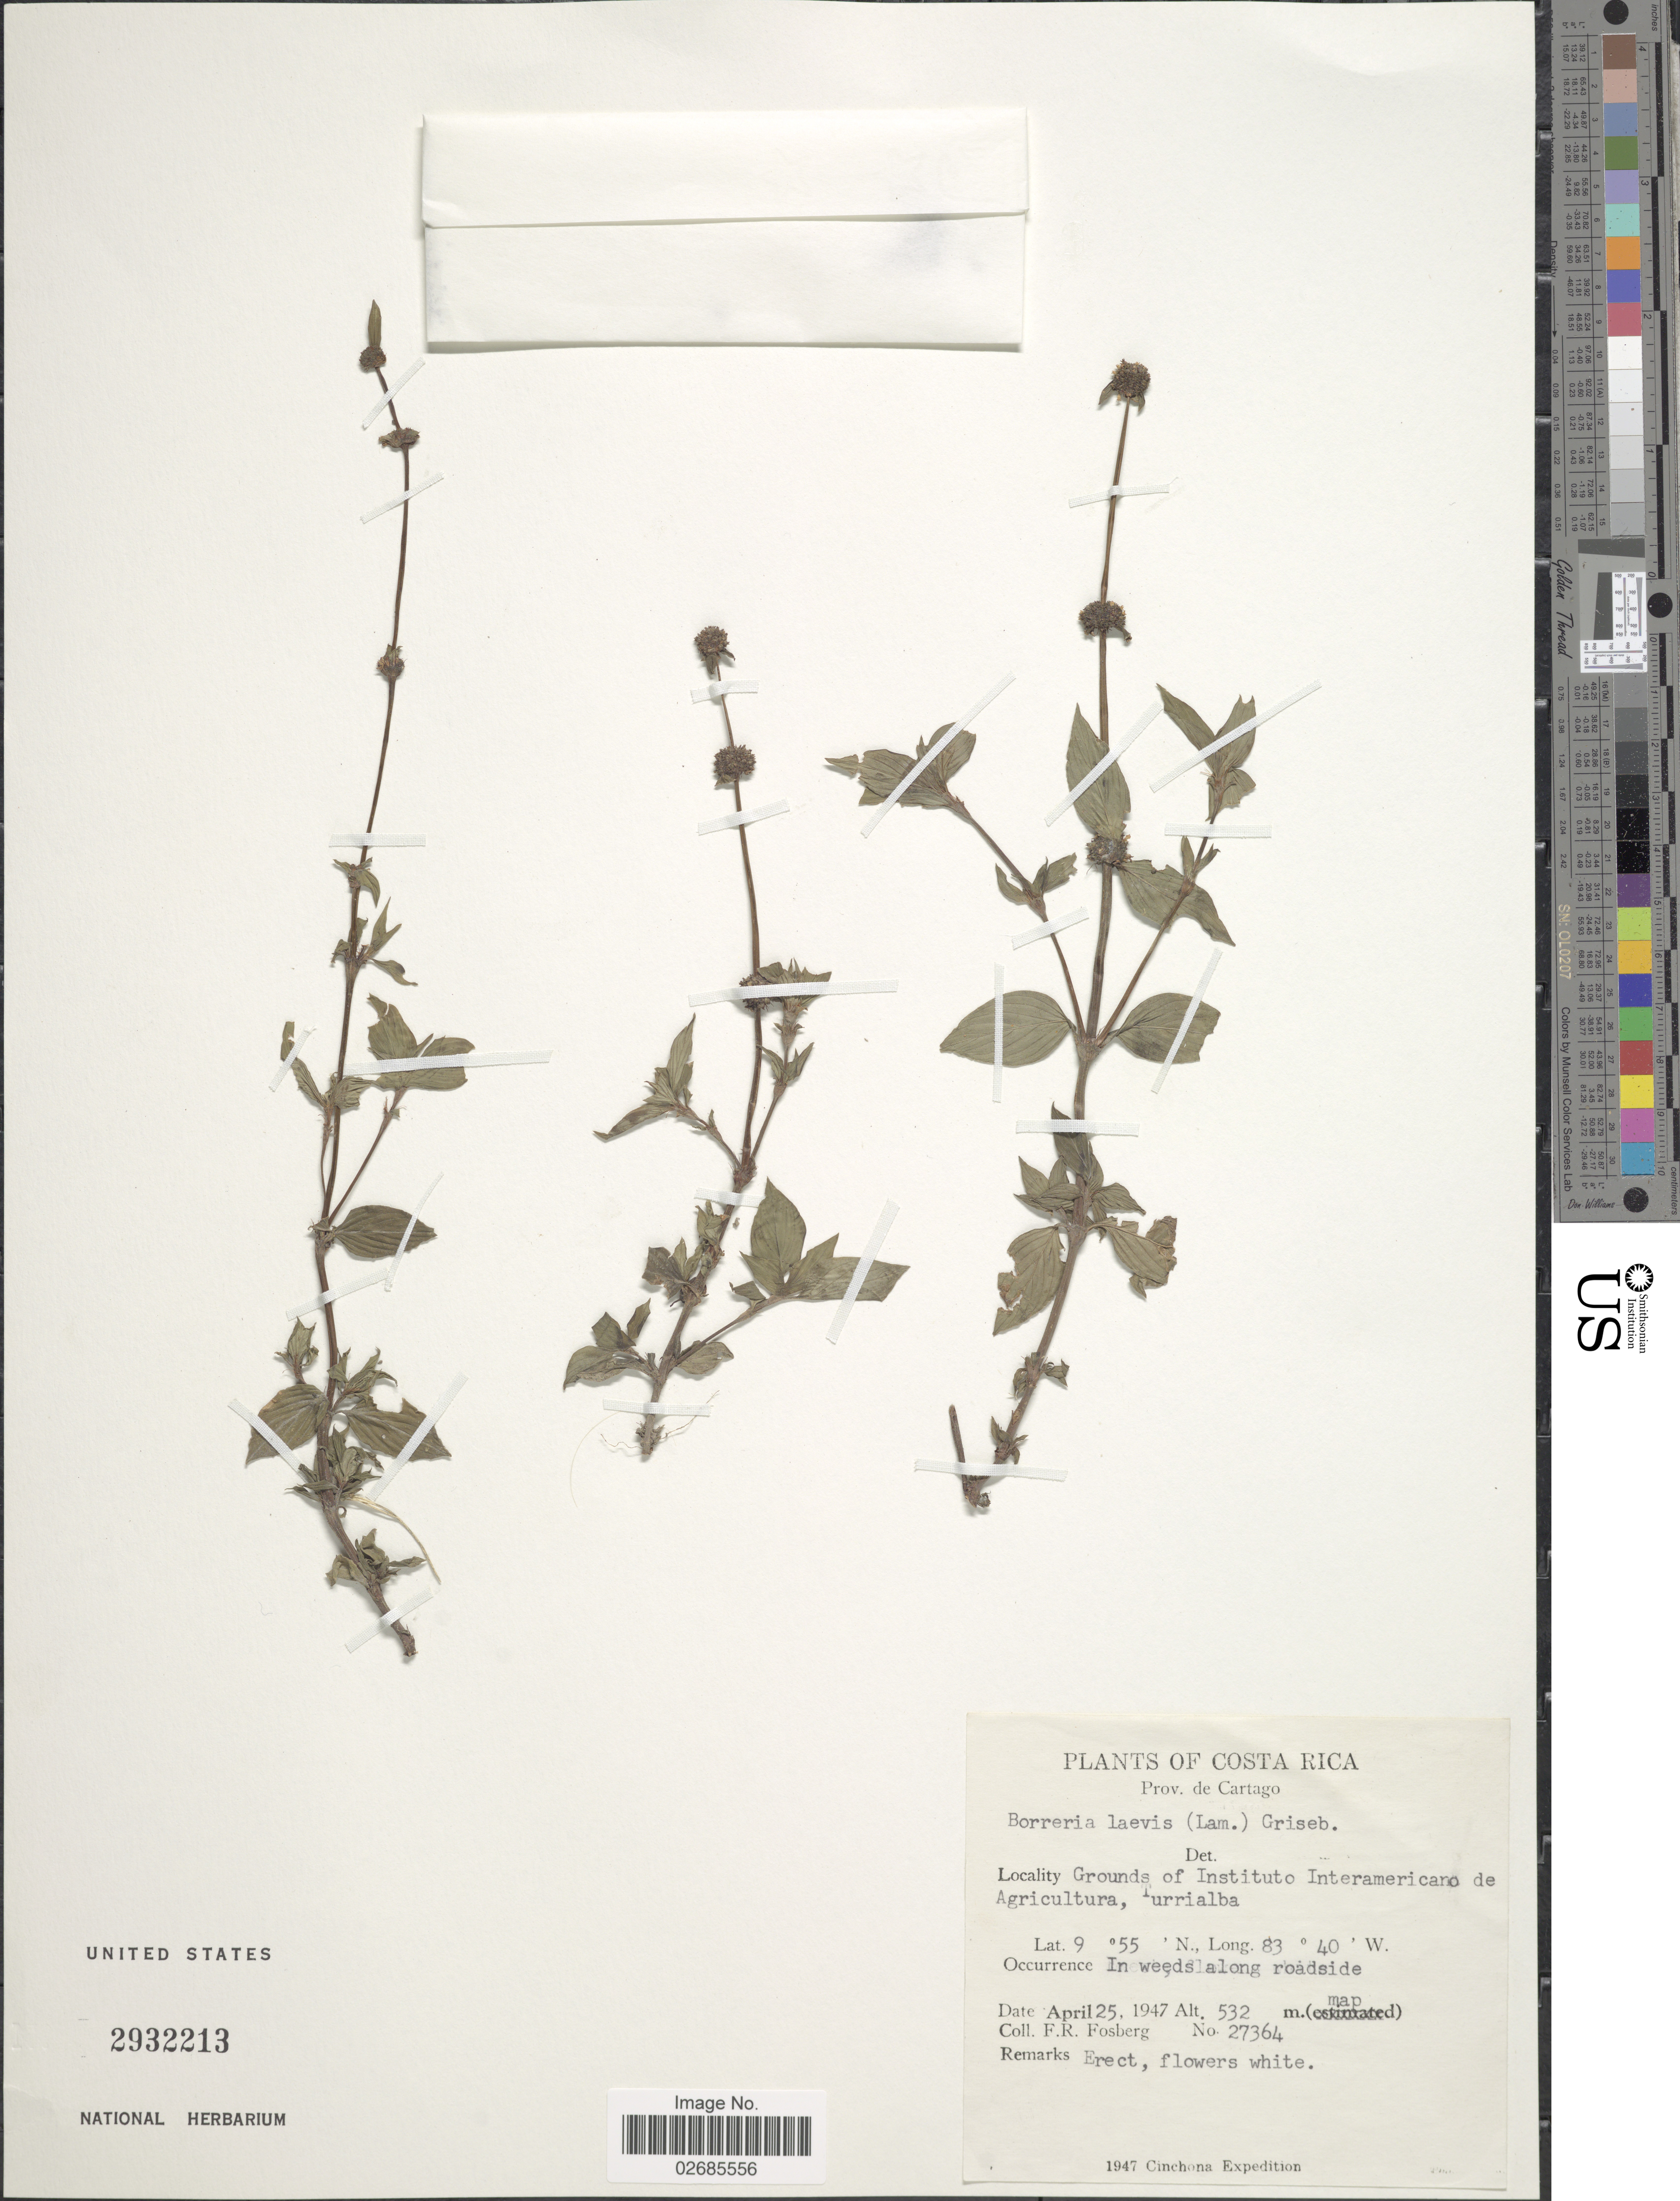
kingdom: Plantae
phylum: Tracheophyta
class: Magnoliopsida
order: Gentianales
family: Rubiaceae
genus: Borreria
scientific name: Borreria laevis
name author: (Lam.) Griseb.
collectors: F. R. Fosberg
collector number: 27364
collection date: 1947-04-25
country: Costa Rica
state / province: Cartago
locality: Grounds of Instituto Interamericano de Agricultura, Turrialba, In weeds along roadside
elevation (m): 532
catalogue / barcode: US 2932213